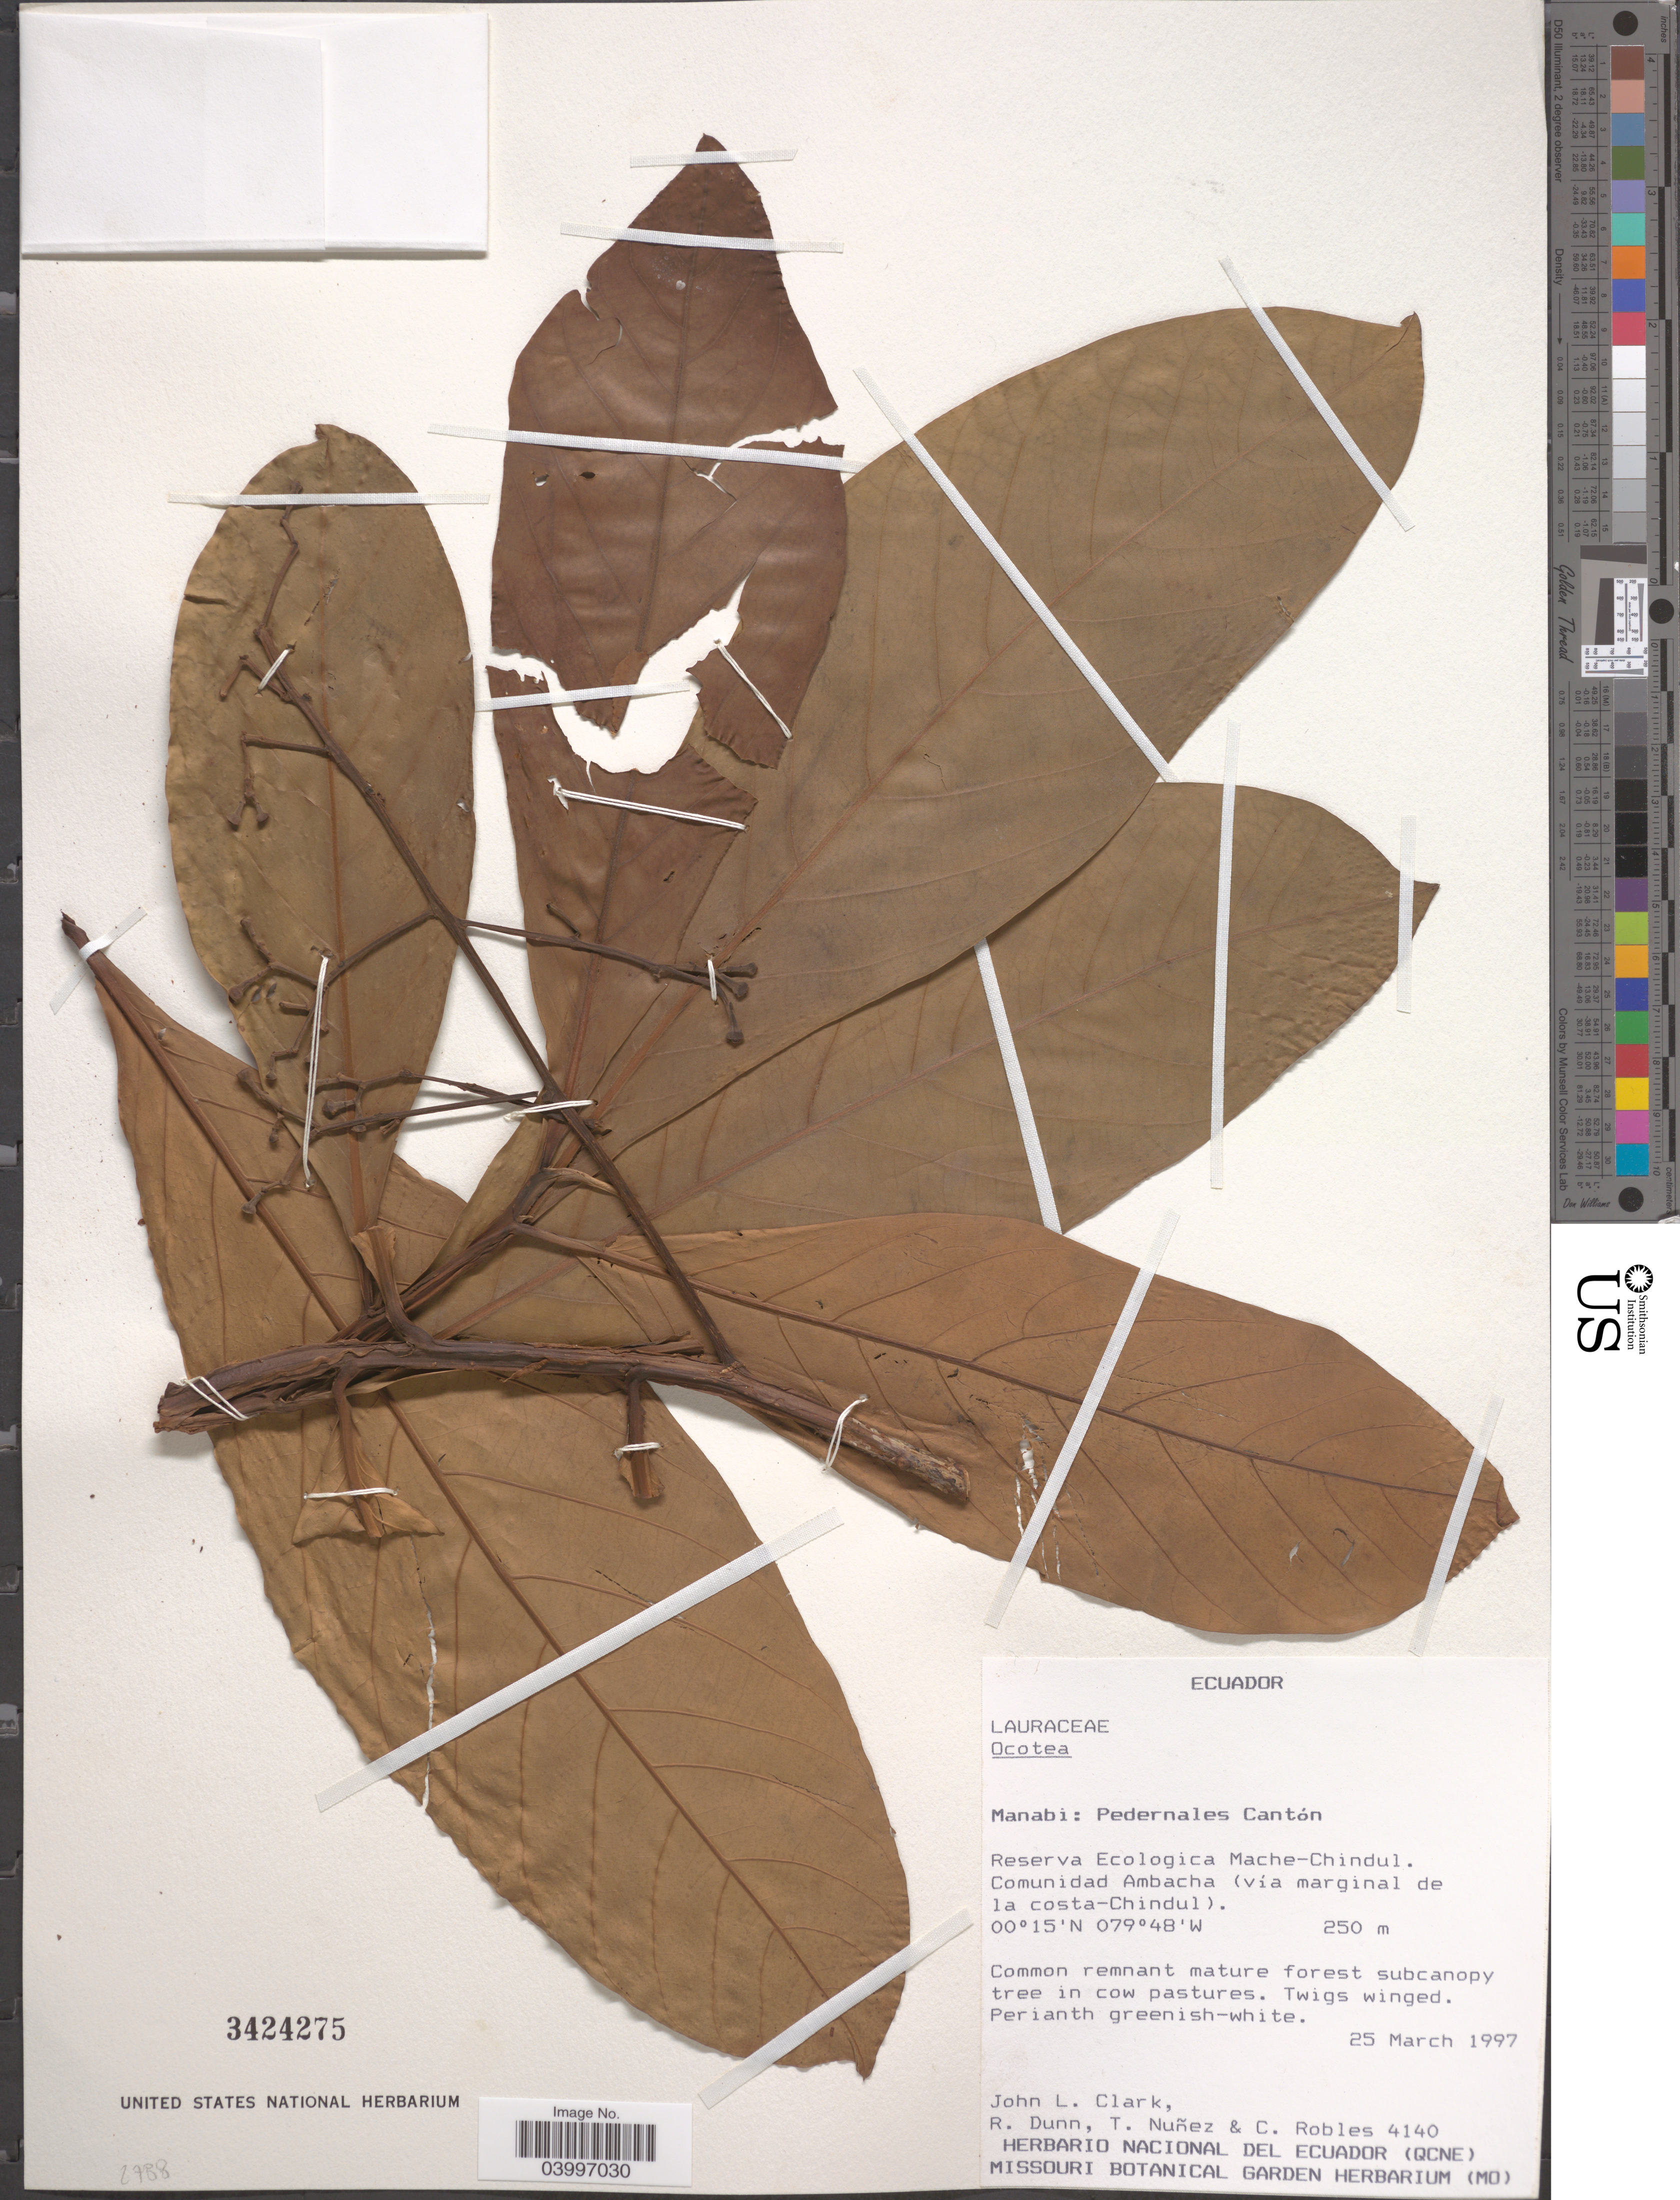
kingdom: Plantae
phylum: Tracheophyta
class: Magnoliopsida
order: Laurales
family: Lauraceae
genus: Ocotea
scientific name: Ocotea sp.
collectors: J. L. Clark, R. Dunn, T. Núñez & C. Robles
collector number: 4140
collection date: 1997-03-25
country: Ecuador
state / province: Manabí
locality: Pedernales Cantón. Reserva Ecologica Mache-Chindul. Comunidad Ambacha (vía marginal de la costa-Chindul).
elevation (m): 250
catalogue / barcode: US 3424275